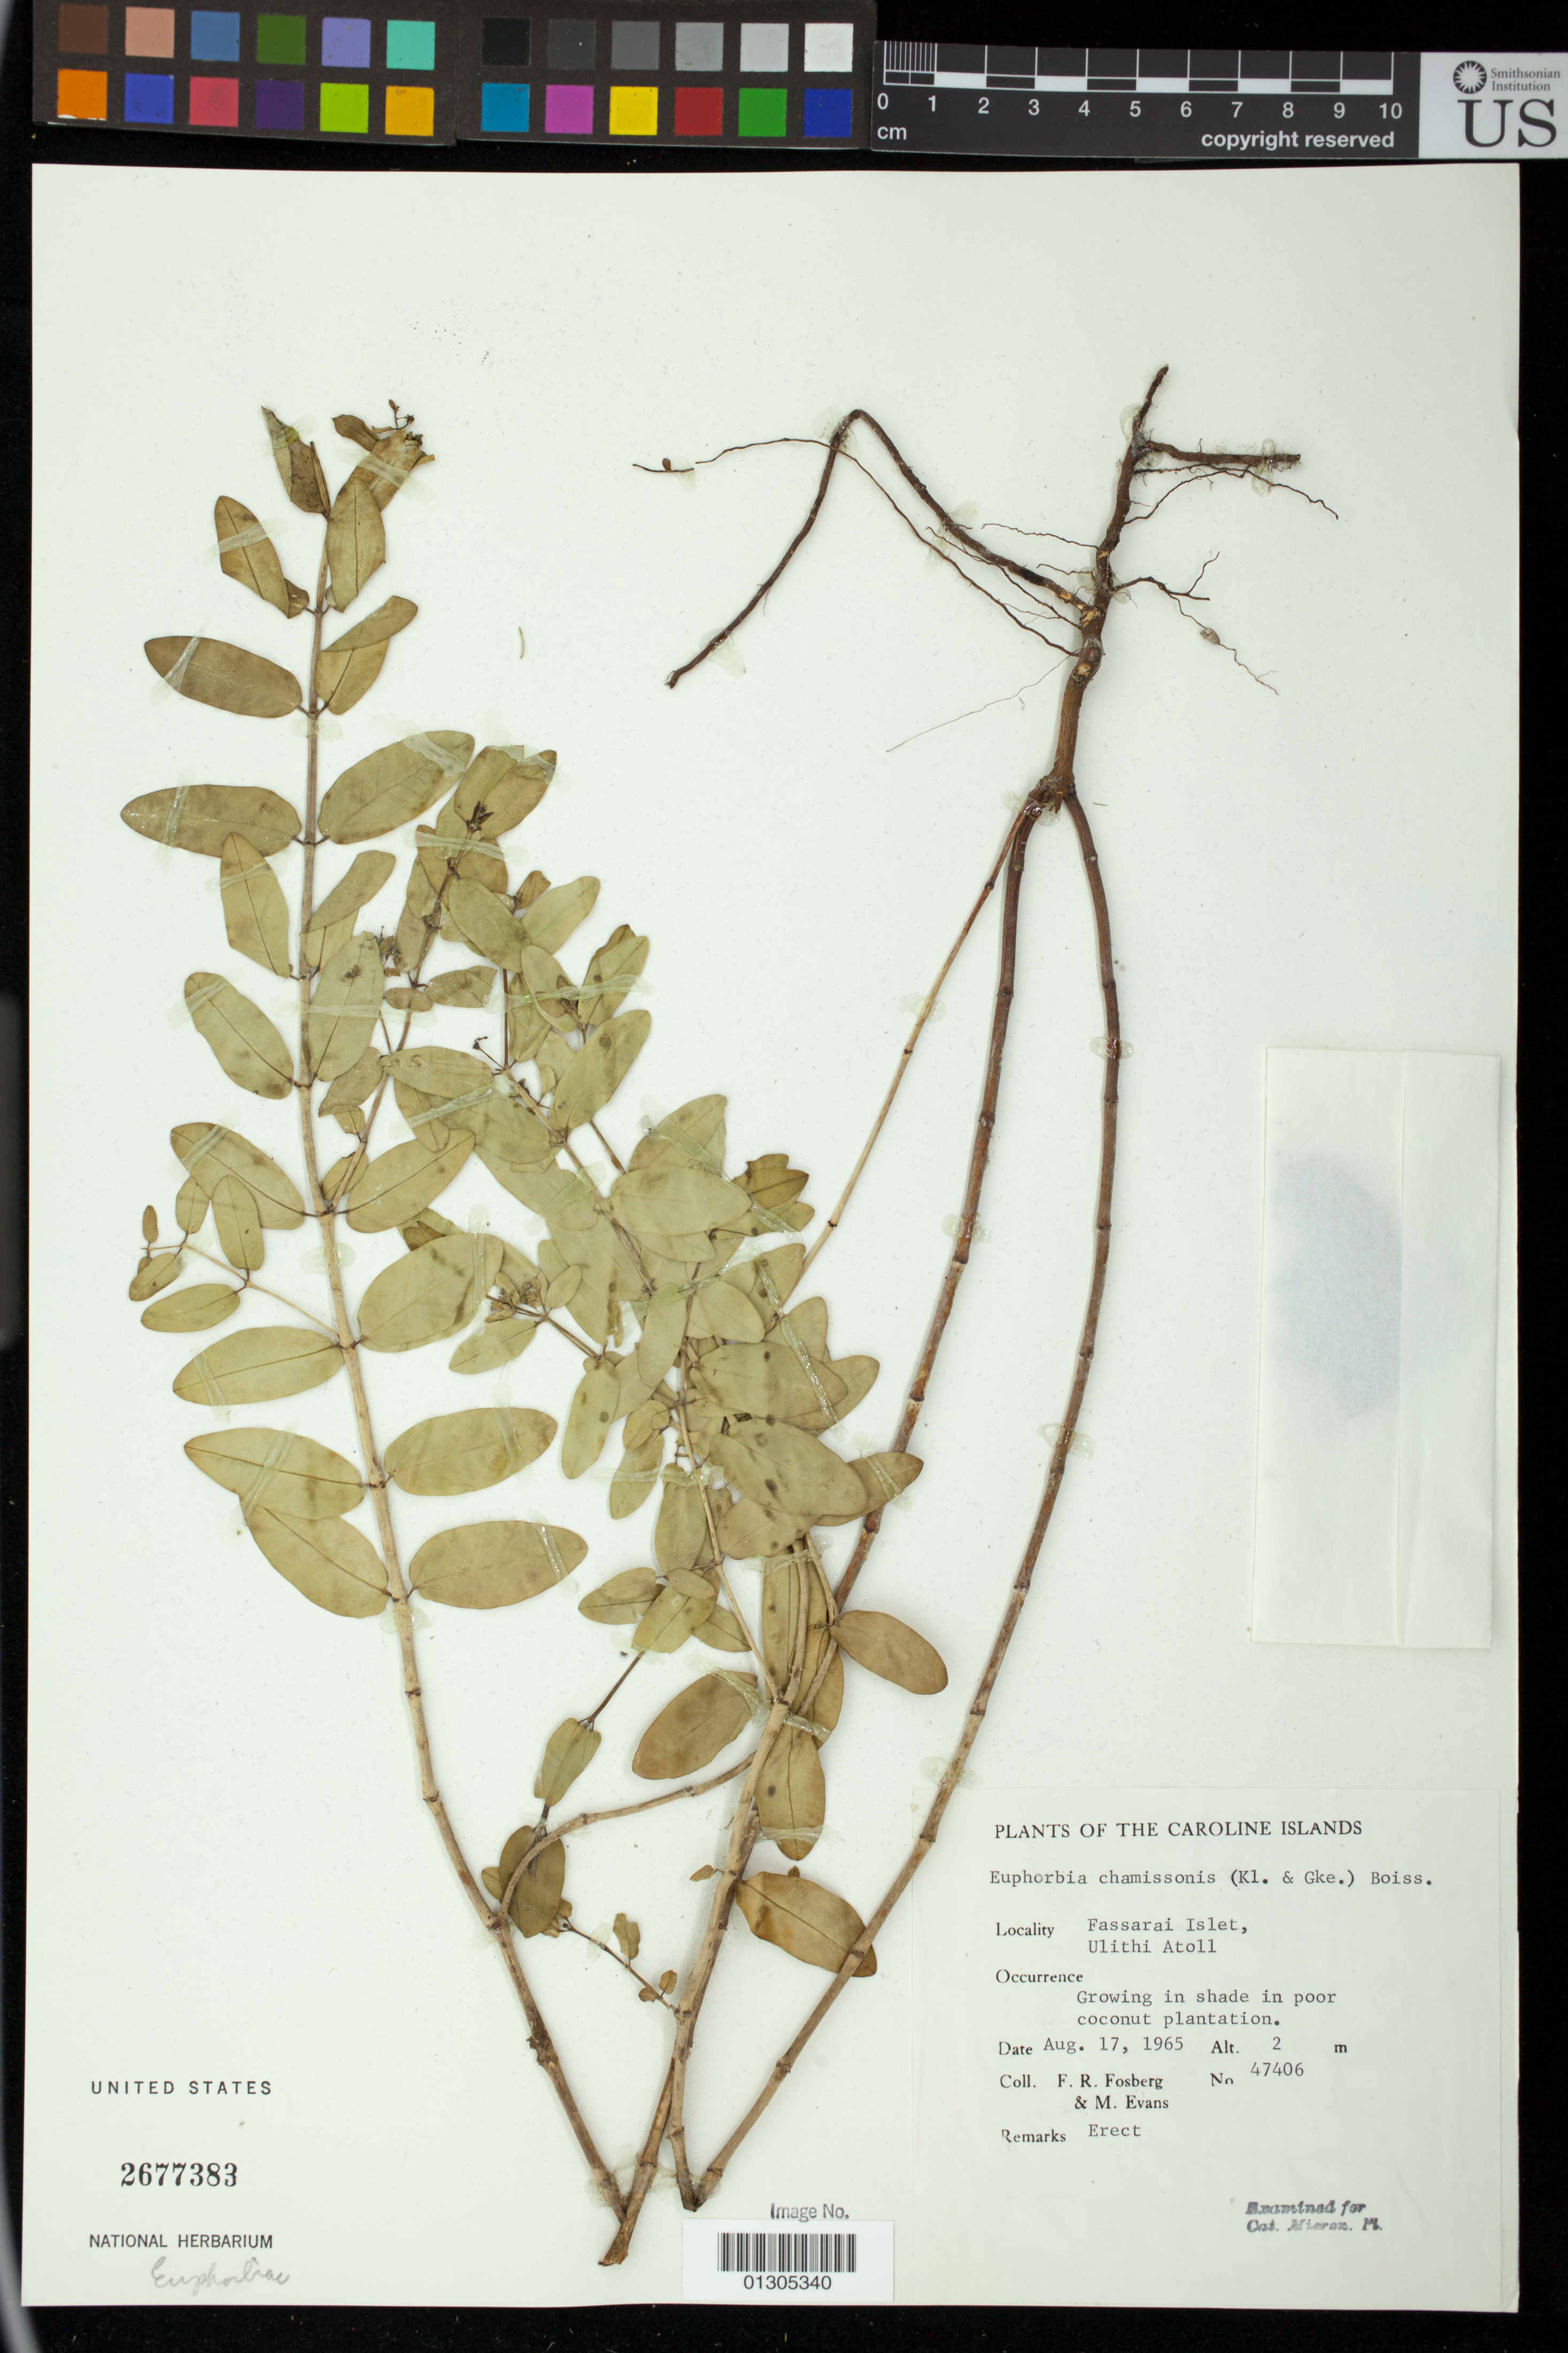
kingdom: Plantae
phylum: Tracheophyta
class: Magnoliopsida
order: Malpighiales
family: Euphorbiaceae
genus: Euphorbia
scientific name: Euphorbia chamissonis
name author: (Klotzsch ex Klotzsch & Garcke) Boiss.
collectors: F. R. Fosberg & M. Evans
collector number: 47406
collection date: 1965-08-17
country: Micronesia, Federated States of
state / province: Yap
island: Ulithi Atoll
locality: Fassarai Islet, Ulithi Atoll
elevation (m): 2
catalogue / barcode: US 2677383